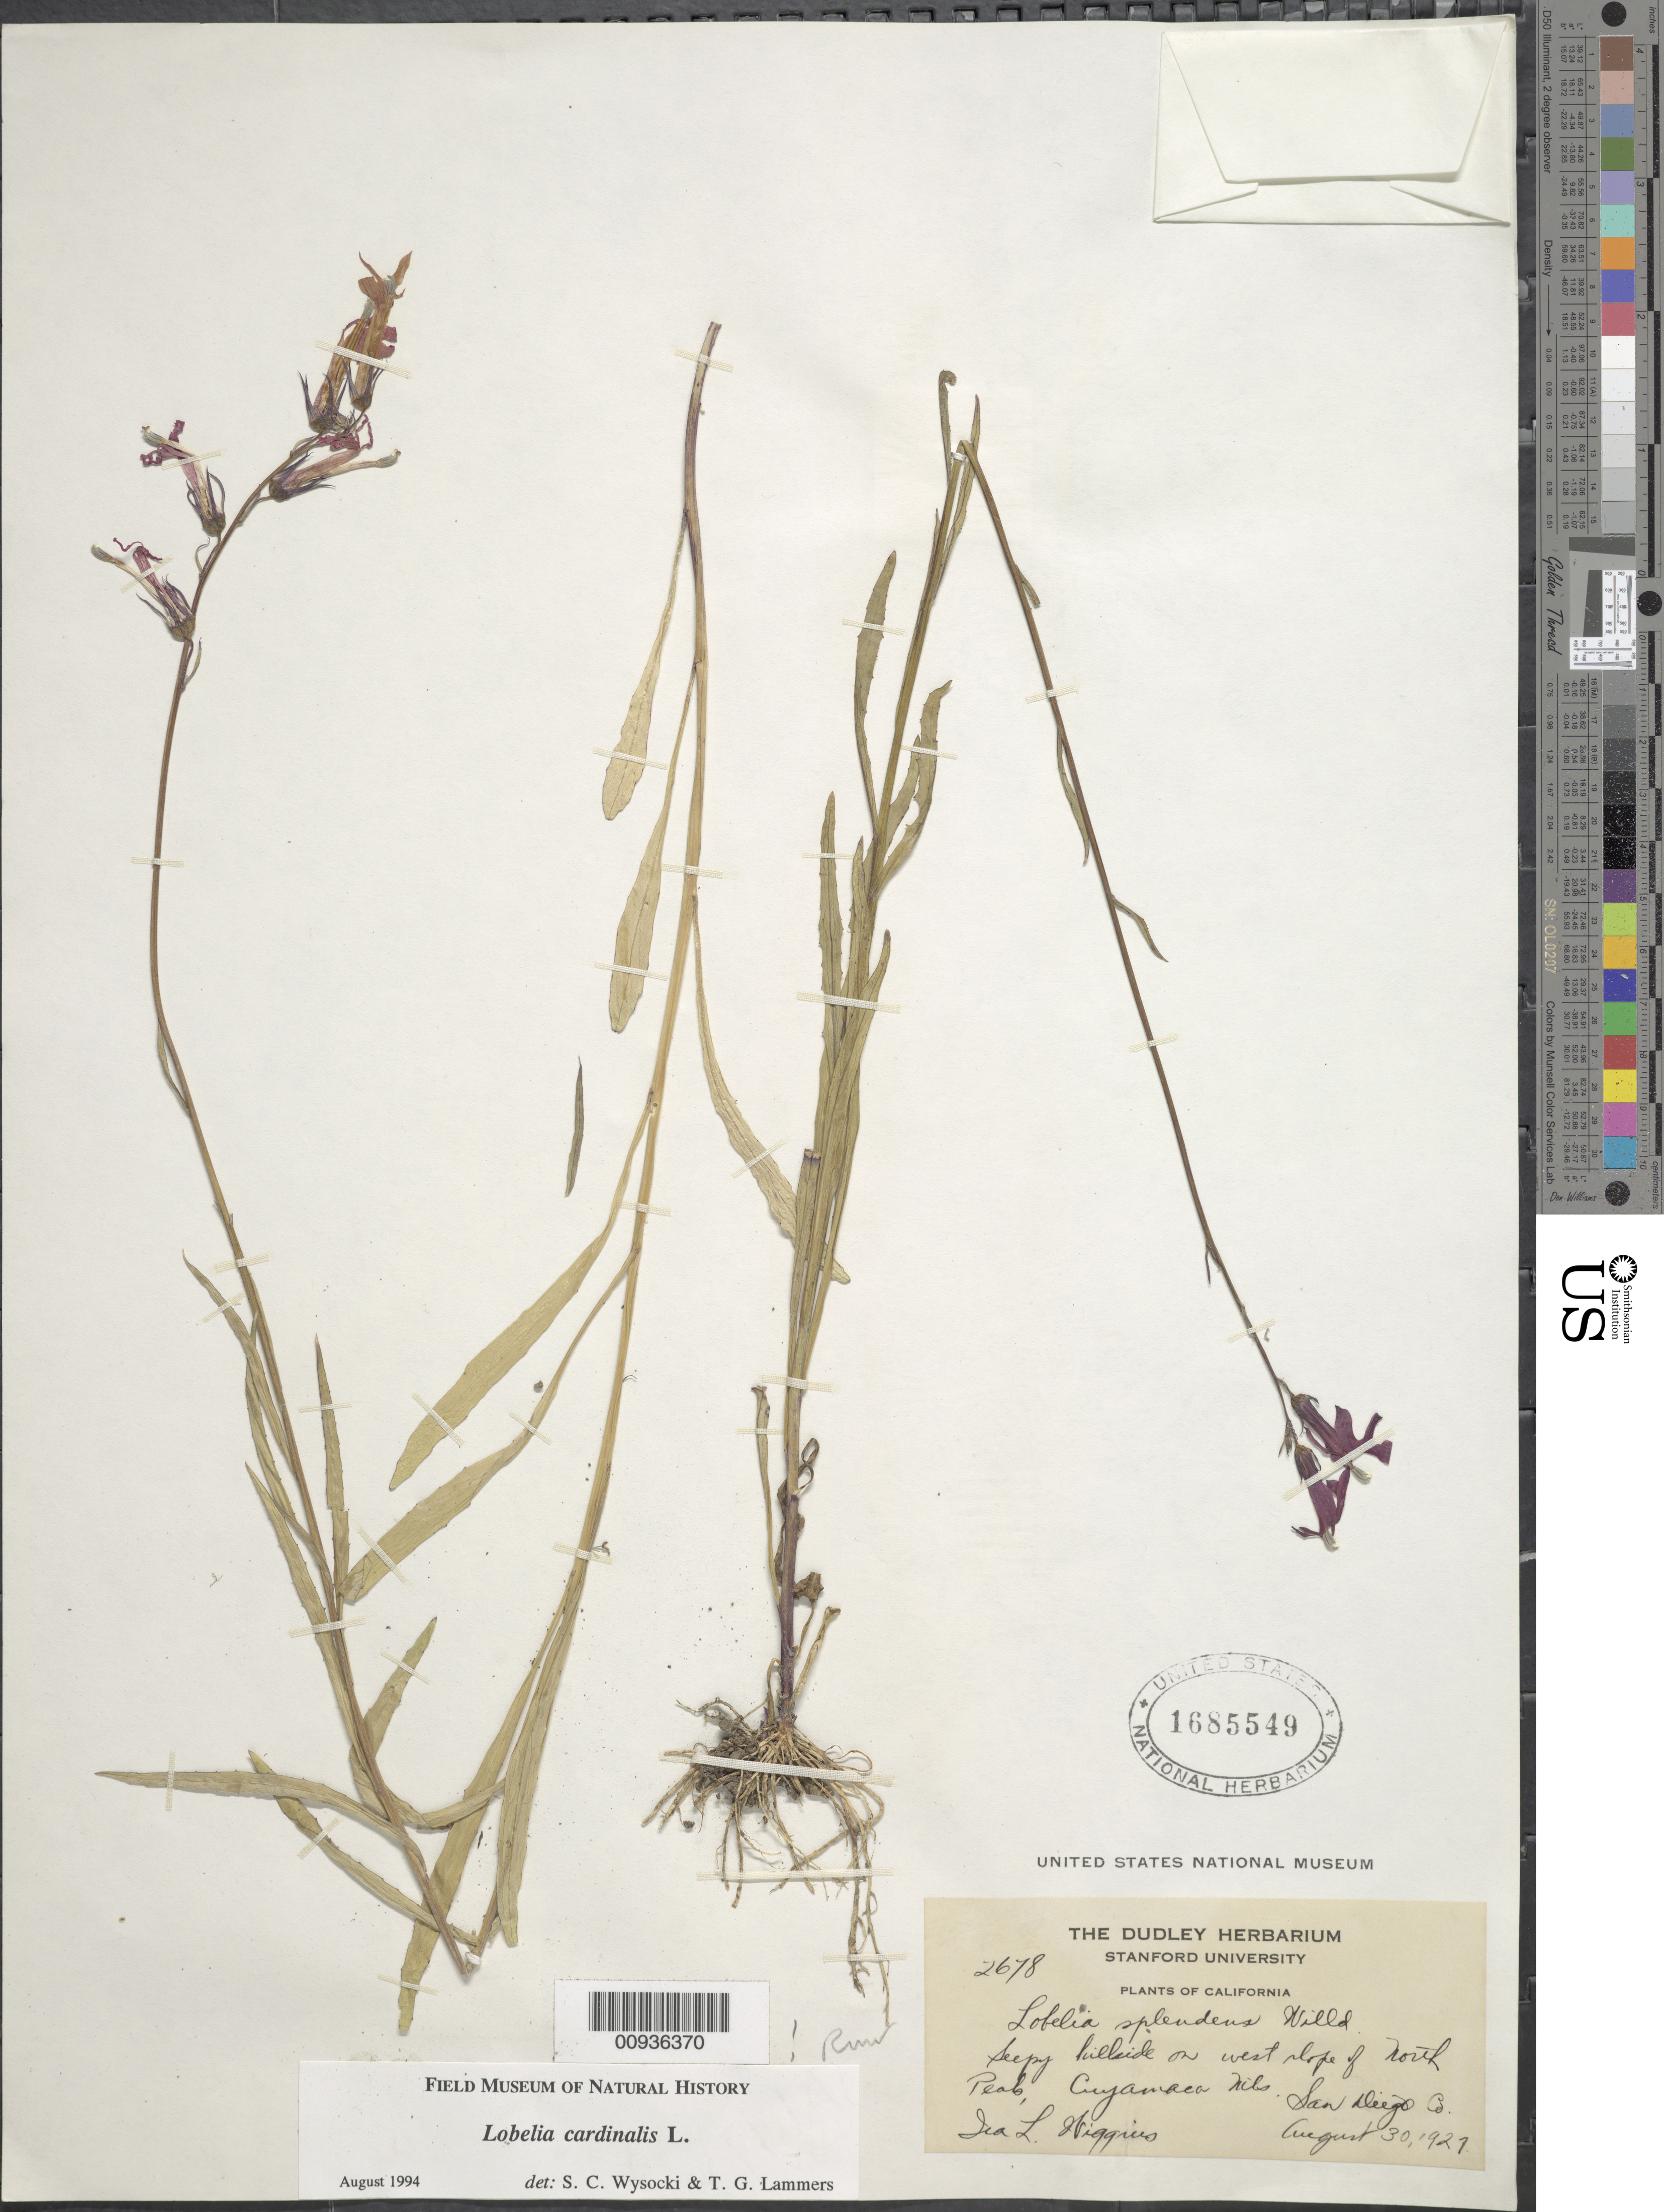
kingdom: Plantae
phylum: Tracheophyta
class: Magnoliopsida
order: Asterales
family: Campanulaceae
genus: Lobelia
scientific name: Lobelia cardinalis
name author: L.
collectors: I. L. Wiggins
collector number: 2678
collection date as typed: August 30 , 1927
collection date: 1927-08-30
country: United States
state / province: California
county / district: San Diego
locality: West slope of north peak, Cuyamaca Mountains.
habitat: seepy hillside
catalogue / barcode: US 1685549